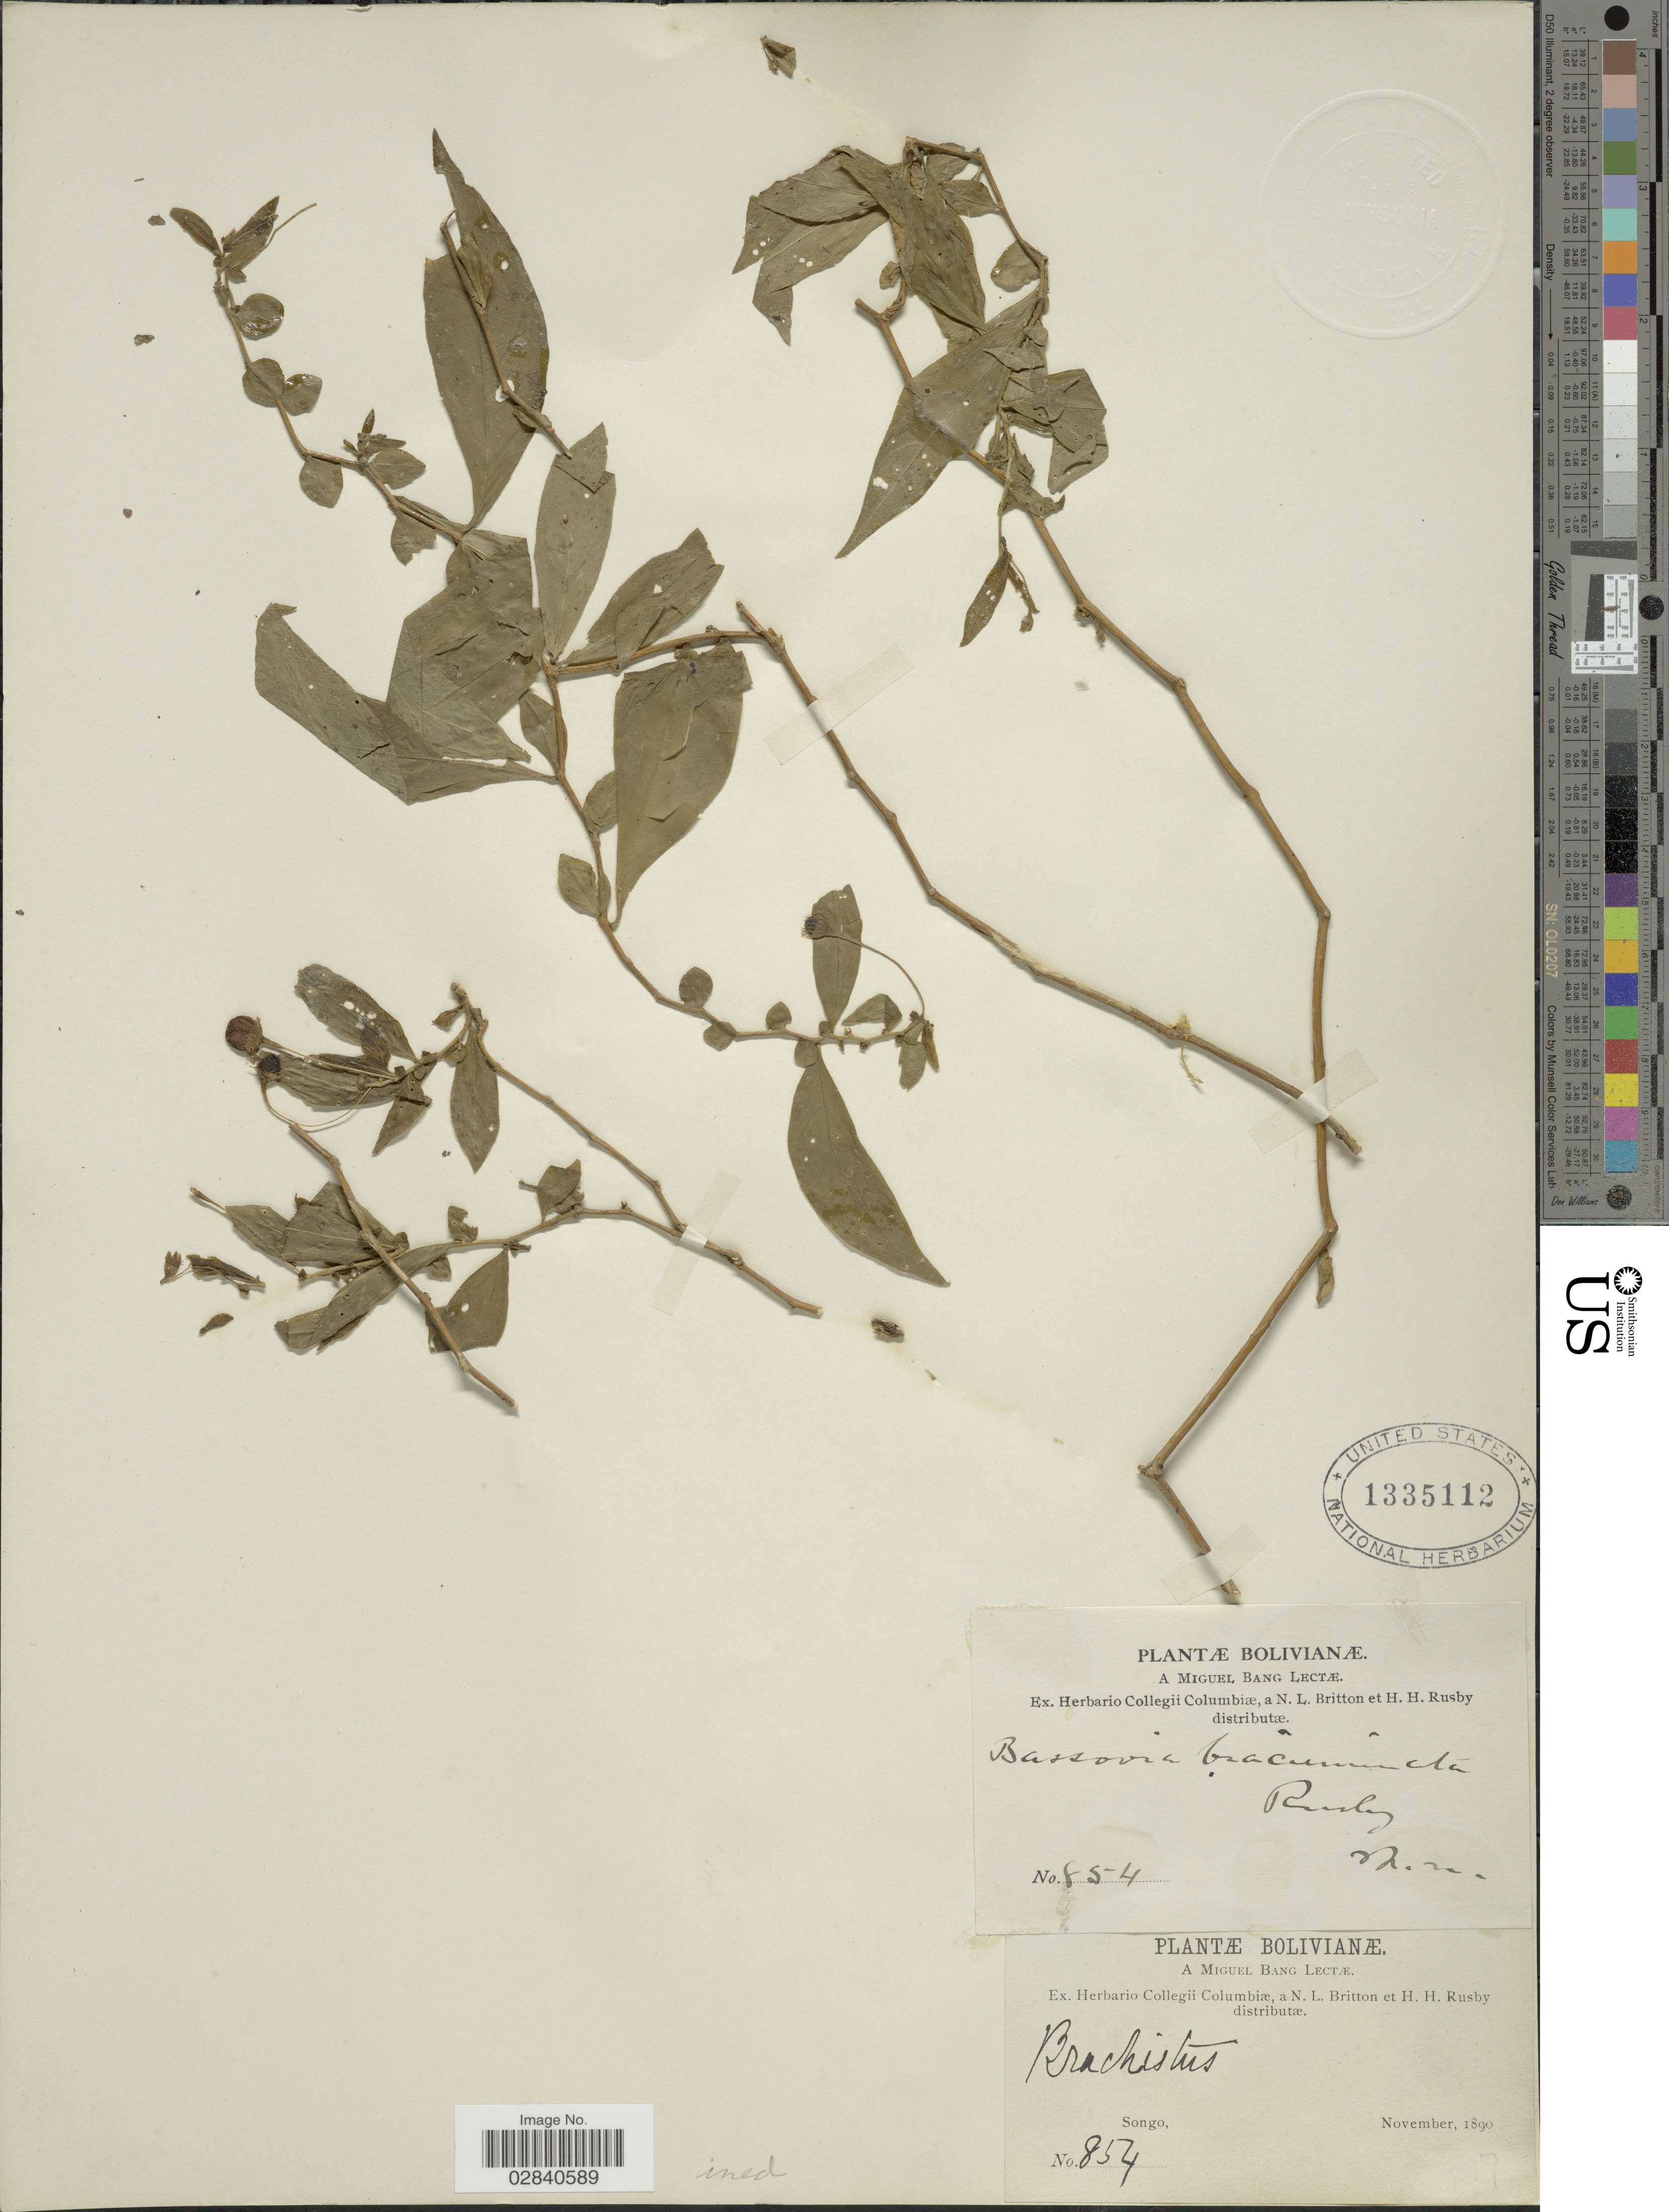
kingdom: Plantae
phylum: Tracheophyta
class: Magnoliopsida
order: Solanales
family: Solanaceae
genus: Lycianthes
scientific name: Lycianthes sp.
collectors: M. Bang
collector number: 854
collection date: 1890-11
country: Bolivia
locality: Songo.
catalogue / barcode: US 1335112